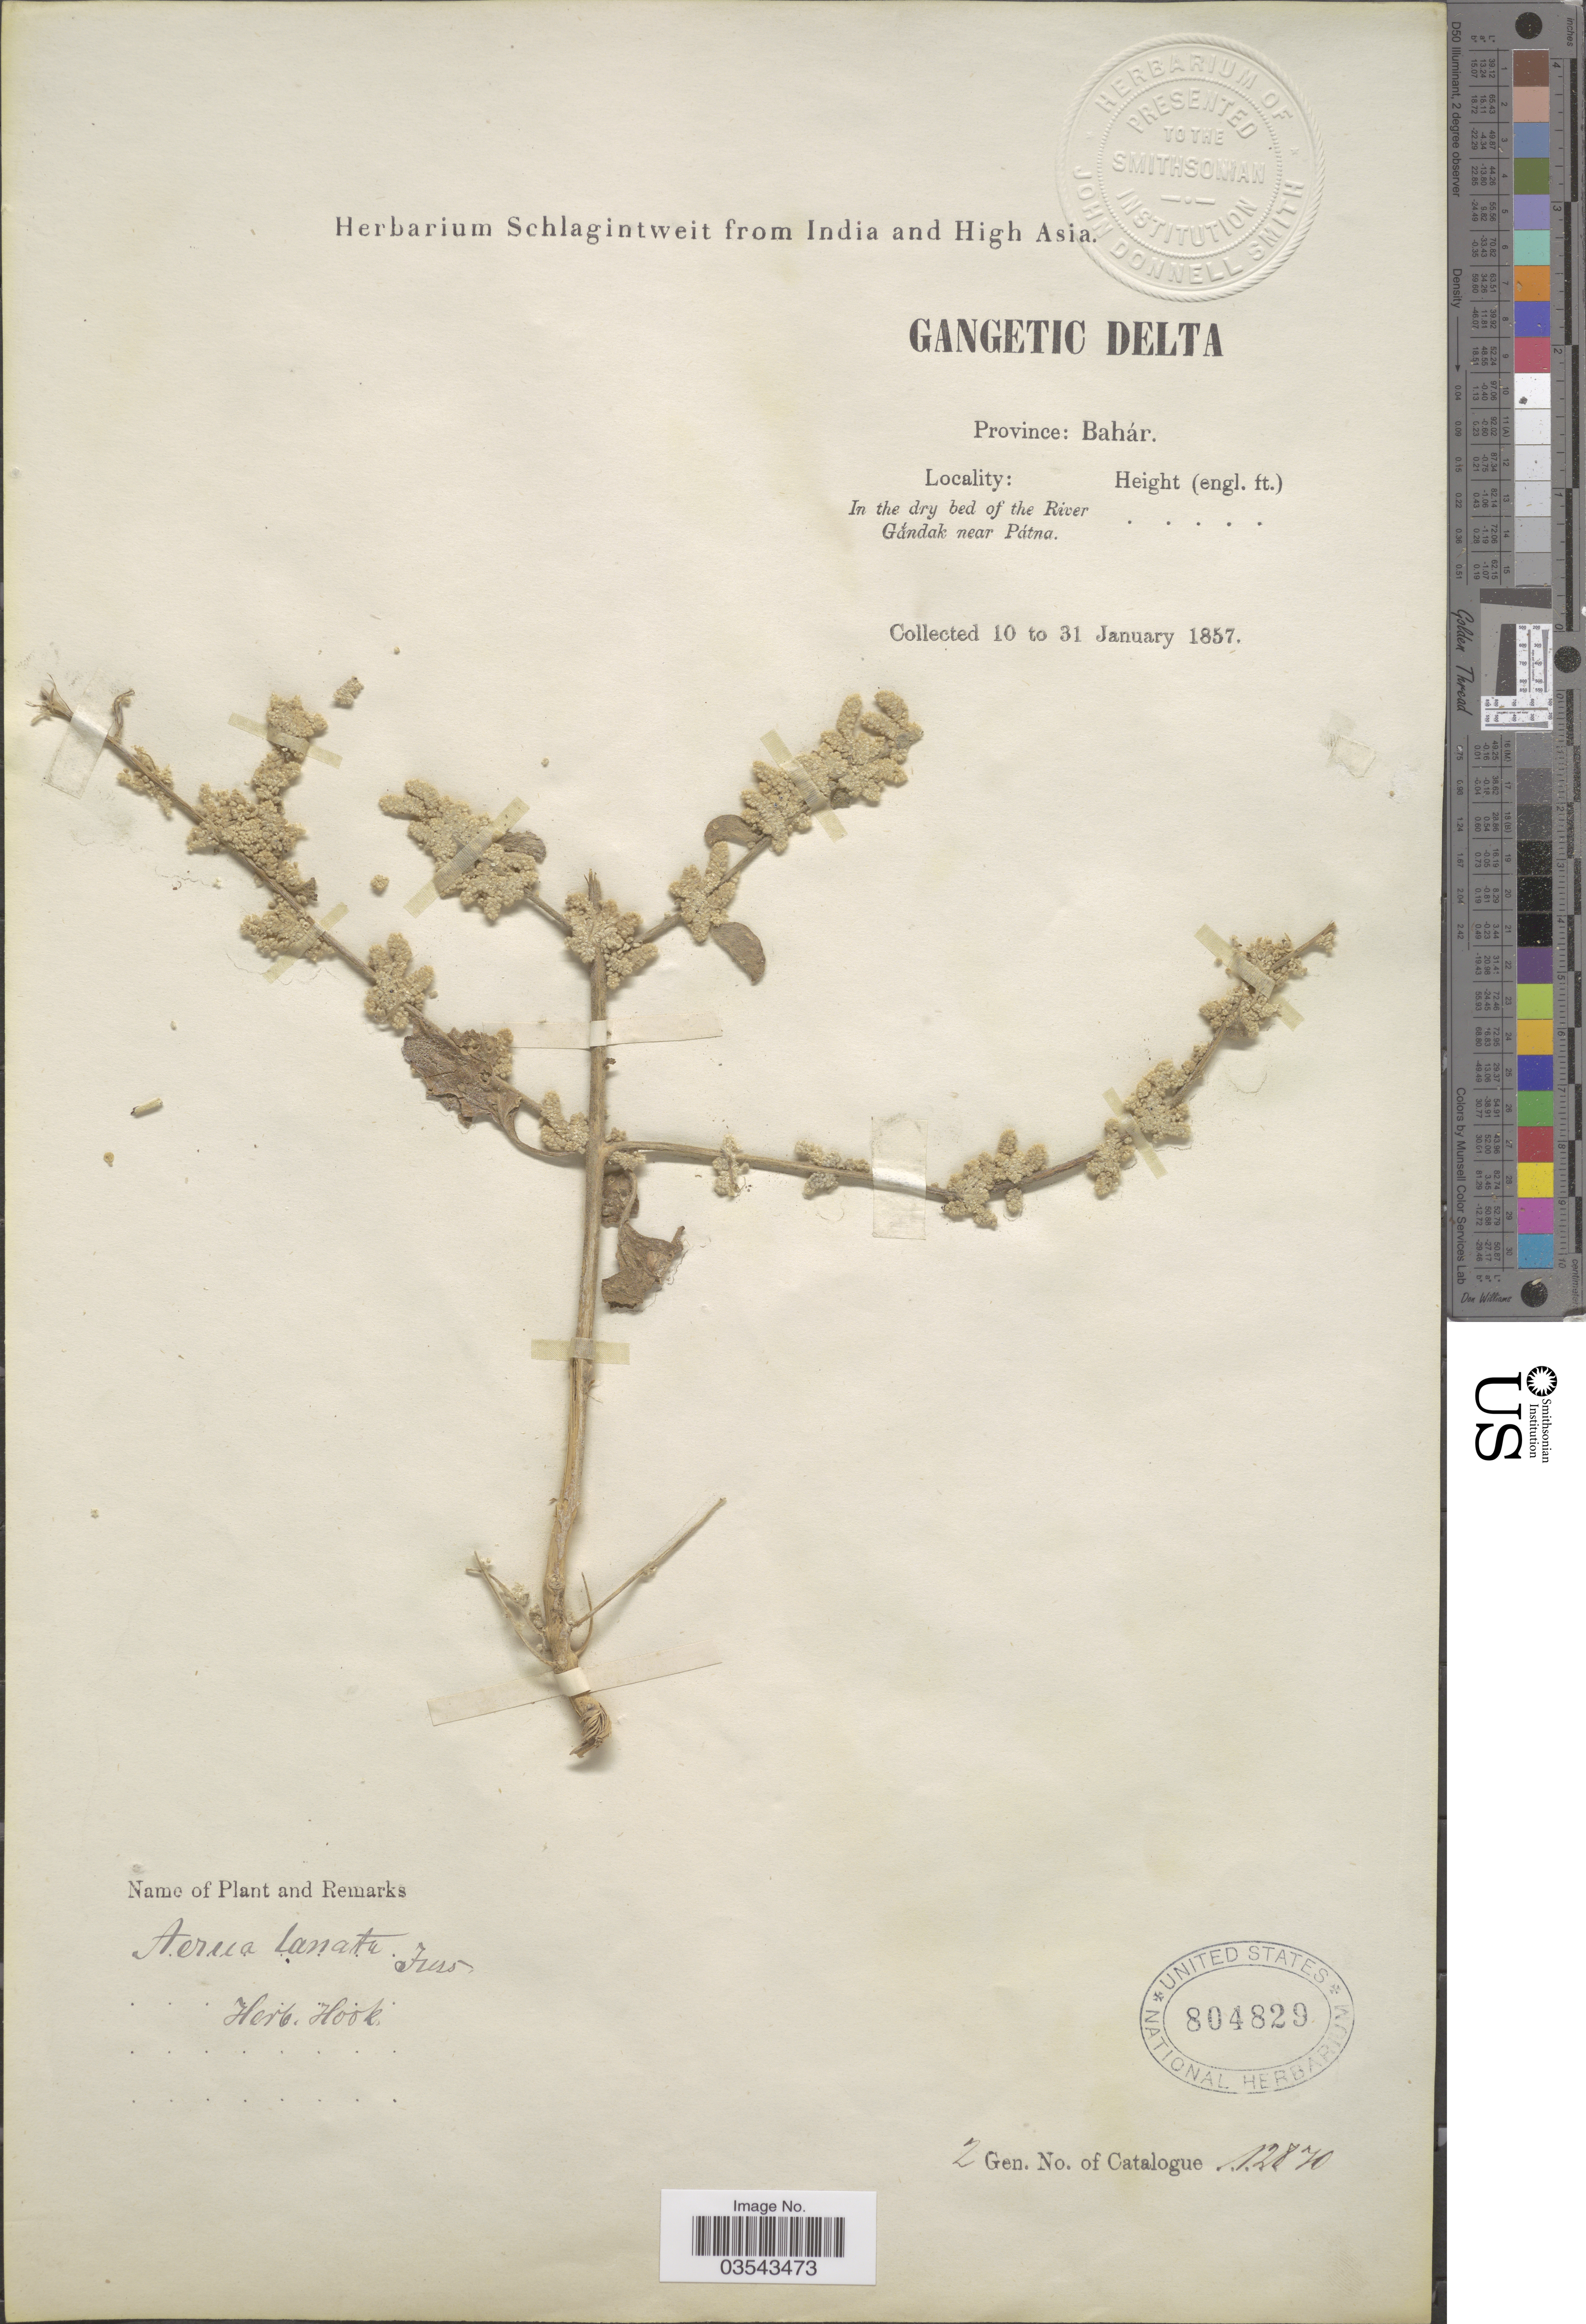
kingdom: Plantae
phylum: Tracheophyta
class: Magnoliopsida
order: Caryophyllales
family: Amaranthaceae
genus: Ouret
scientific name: Ouret lanata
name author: (L.) Kuntze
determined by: U.S. National Herbarium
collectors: ex herb. Schlagintweit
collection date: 1857-01-10/1857-01-31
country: India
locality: Gangetic Delta. Province: Bahár. In the dry bed of the River Gándak near Pátna.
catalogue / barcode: US 804829